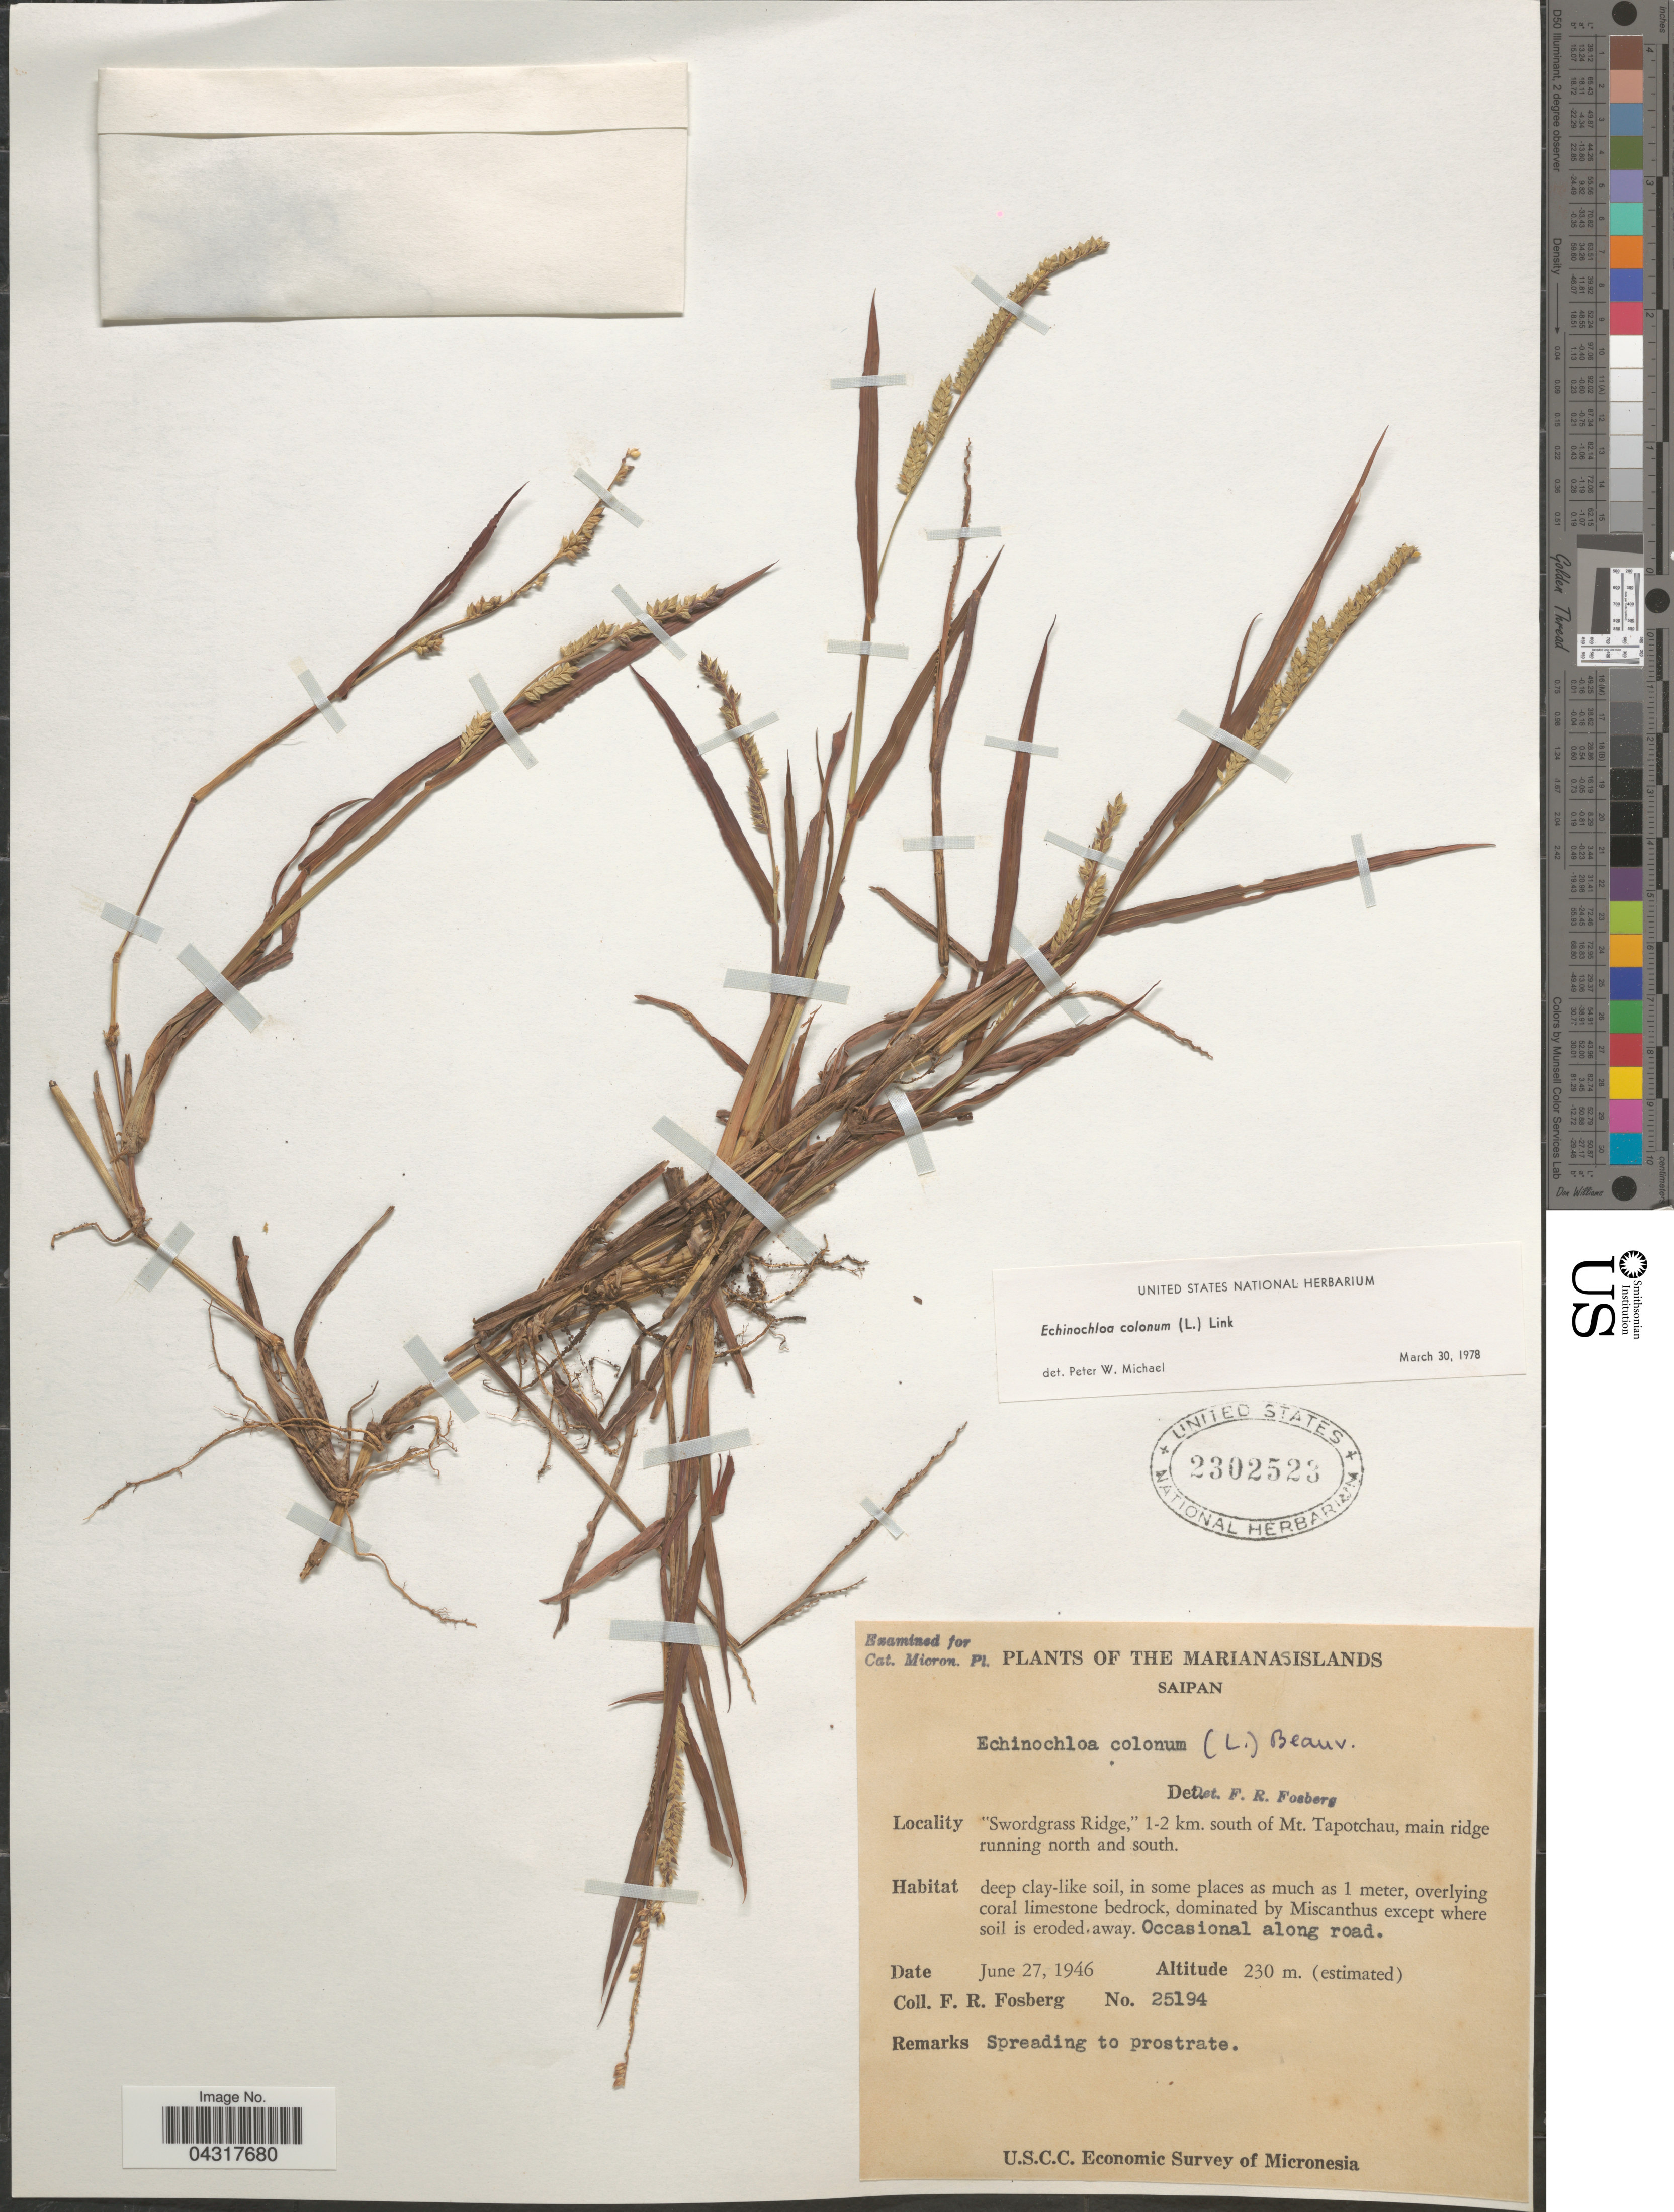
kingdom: Plantae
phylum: Tracheophyta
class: Liliopsida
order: Poales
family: Poaceae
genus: Echinochloa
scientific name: Echinochloa colona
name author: (L.) Link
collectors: F. R. Fosberg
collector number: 25194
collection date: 1946-06-27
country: Northern Mariana Islands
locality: Marianas Islands. Saipan. "Swordgrass Ridge," 1-2 km. south of Mt. Tapotchau, main ridge running north and south. U.S.C.C. Economic Survey of Micronesia.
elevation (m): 230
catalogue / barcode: US 2302523